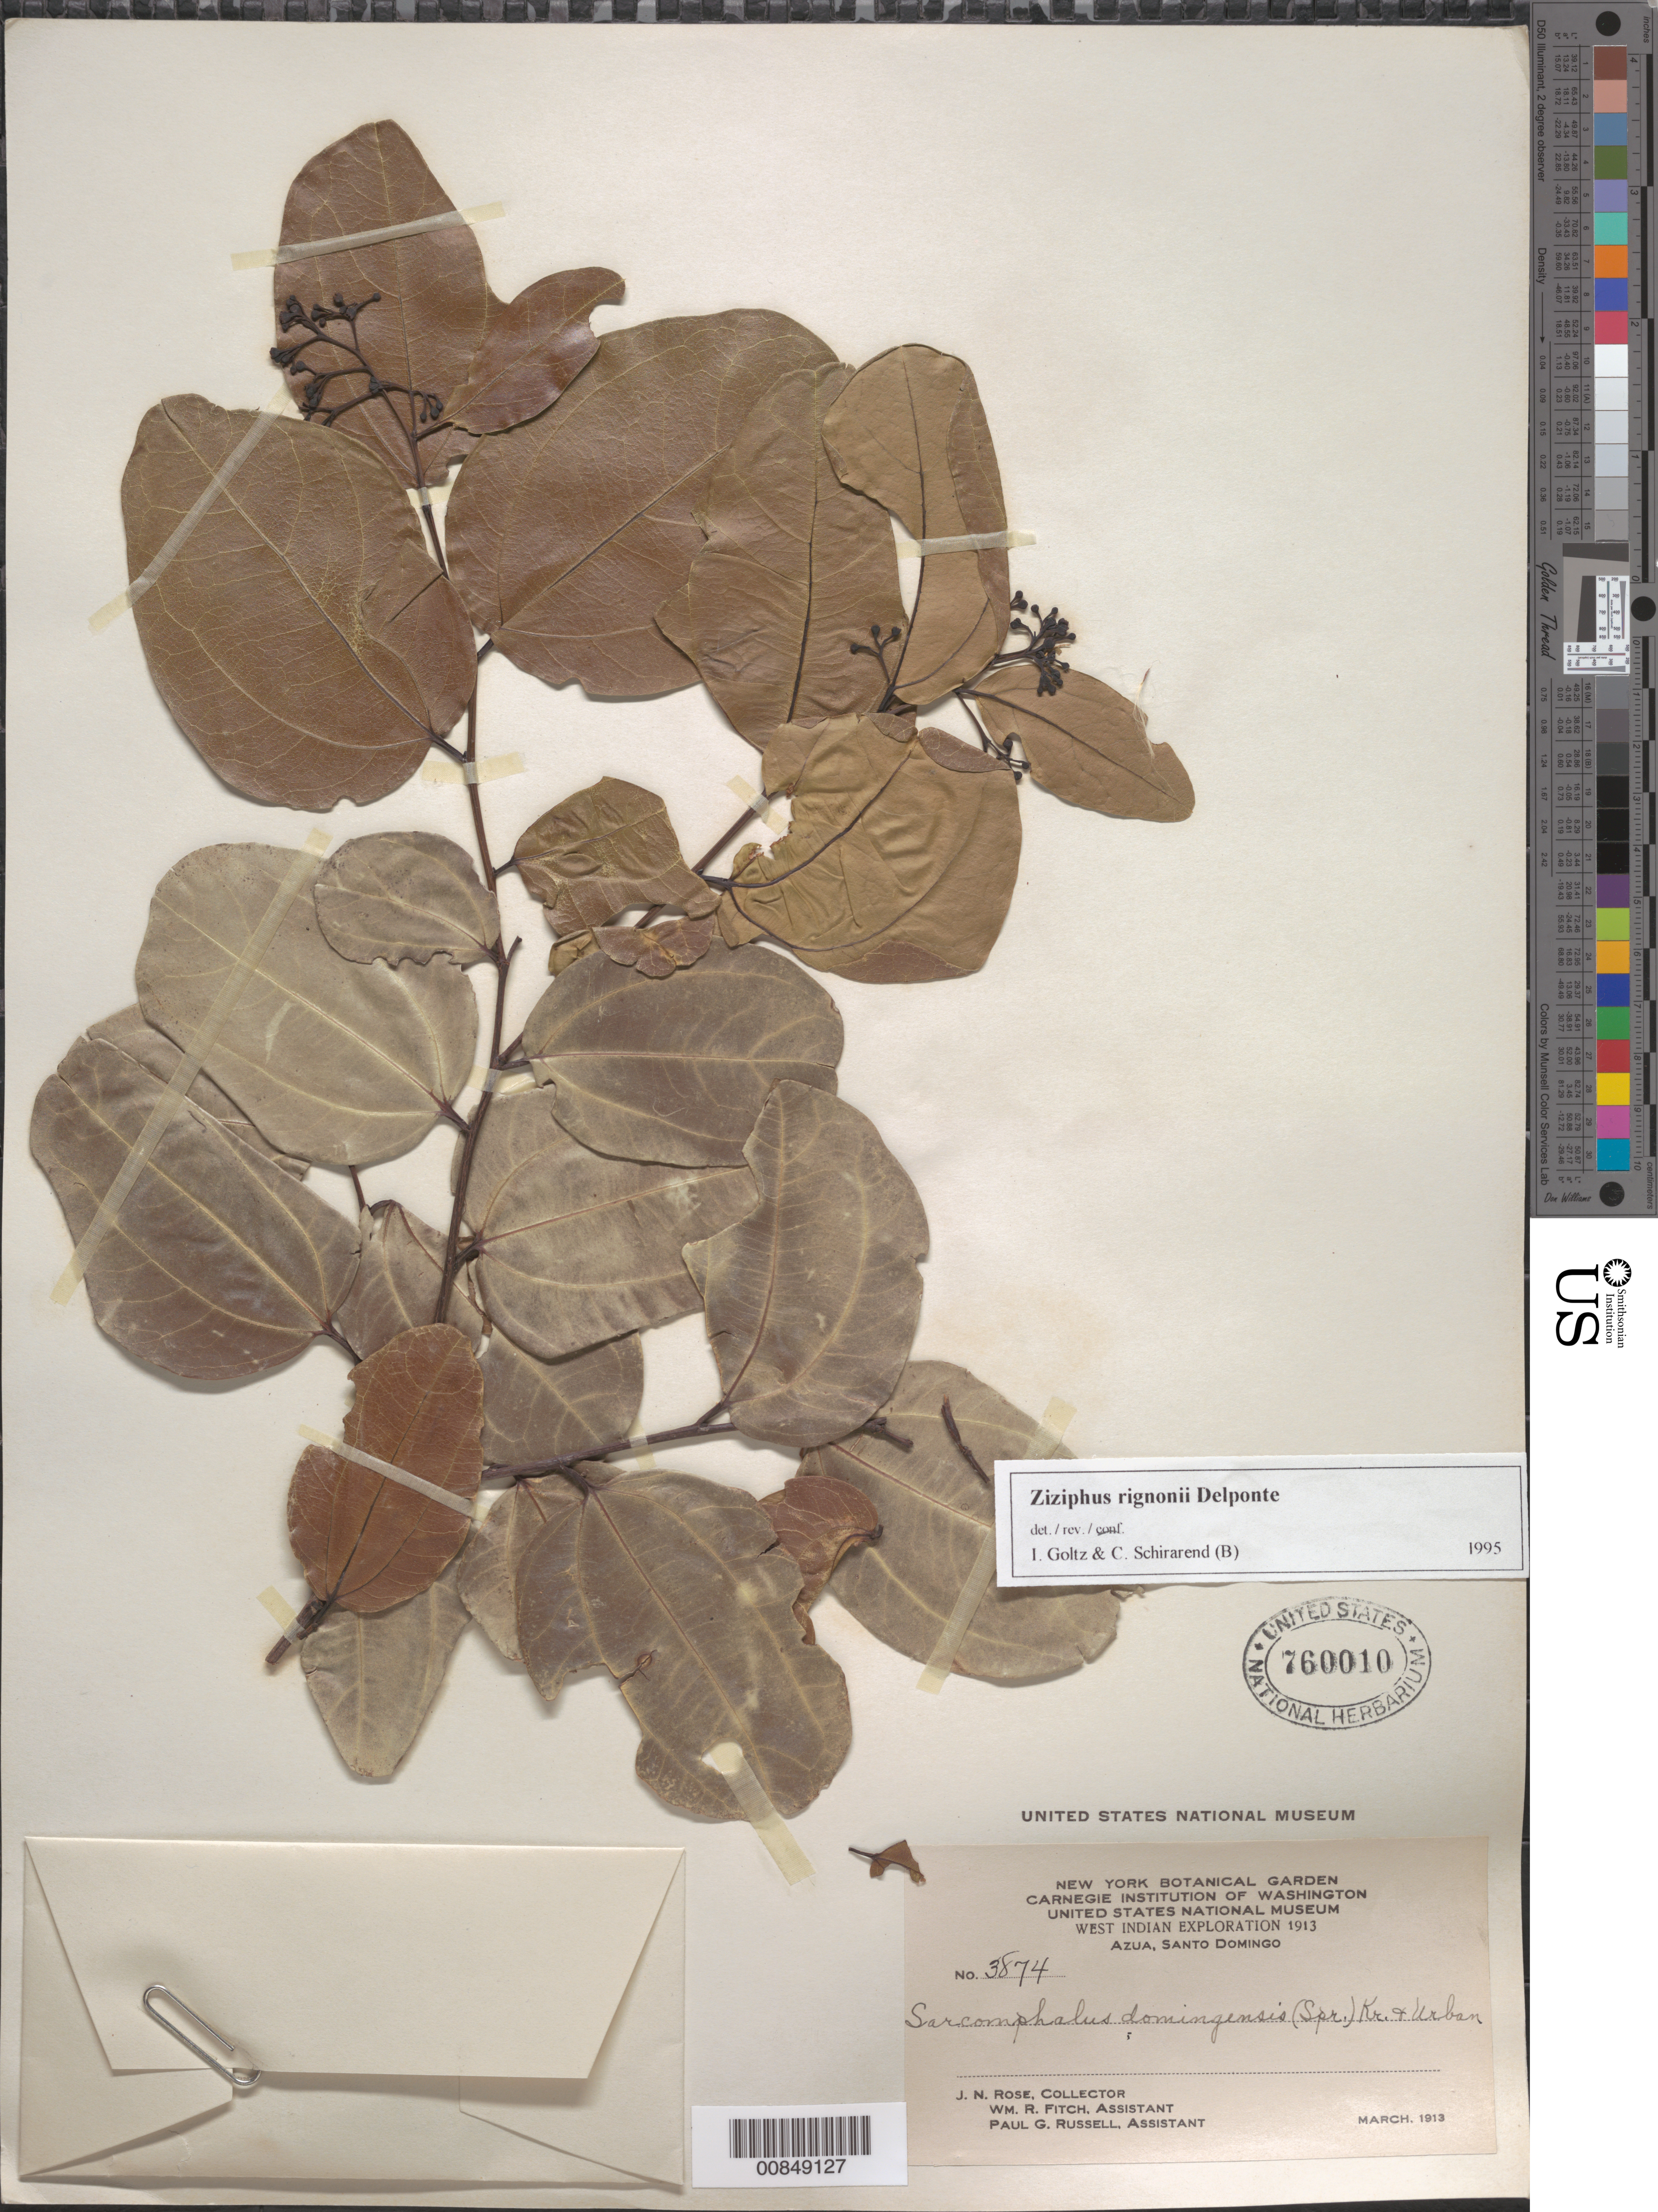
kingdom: Plantae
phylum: Tracheophyta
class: Magnoliopsida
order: Rosales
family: Rhamnaceae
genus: Sarcomphalus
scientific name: Sarcomphalus domingensis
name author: (Spreng.) Krug & Urb.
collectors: J. N. Rose, W. R. Fitch & P. G. Russell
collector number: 3874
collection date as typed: Mar 1913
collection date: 1913-03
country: Dominican Republic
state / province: Azua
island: Hispaniola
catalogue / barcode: US 760010